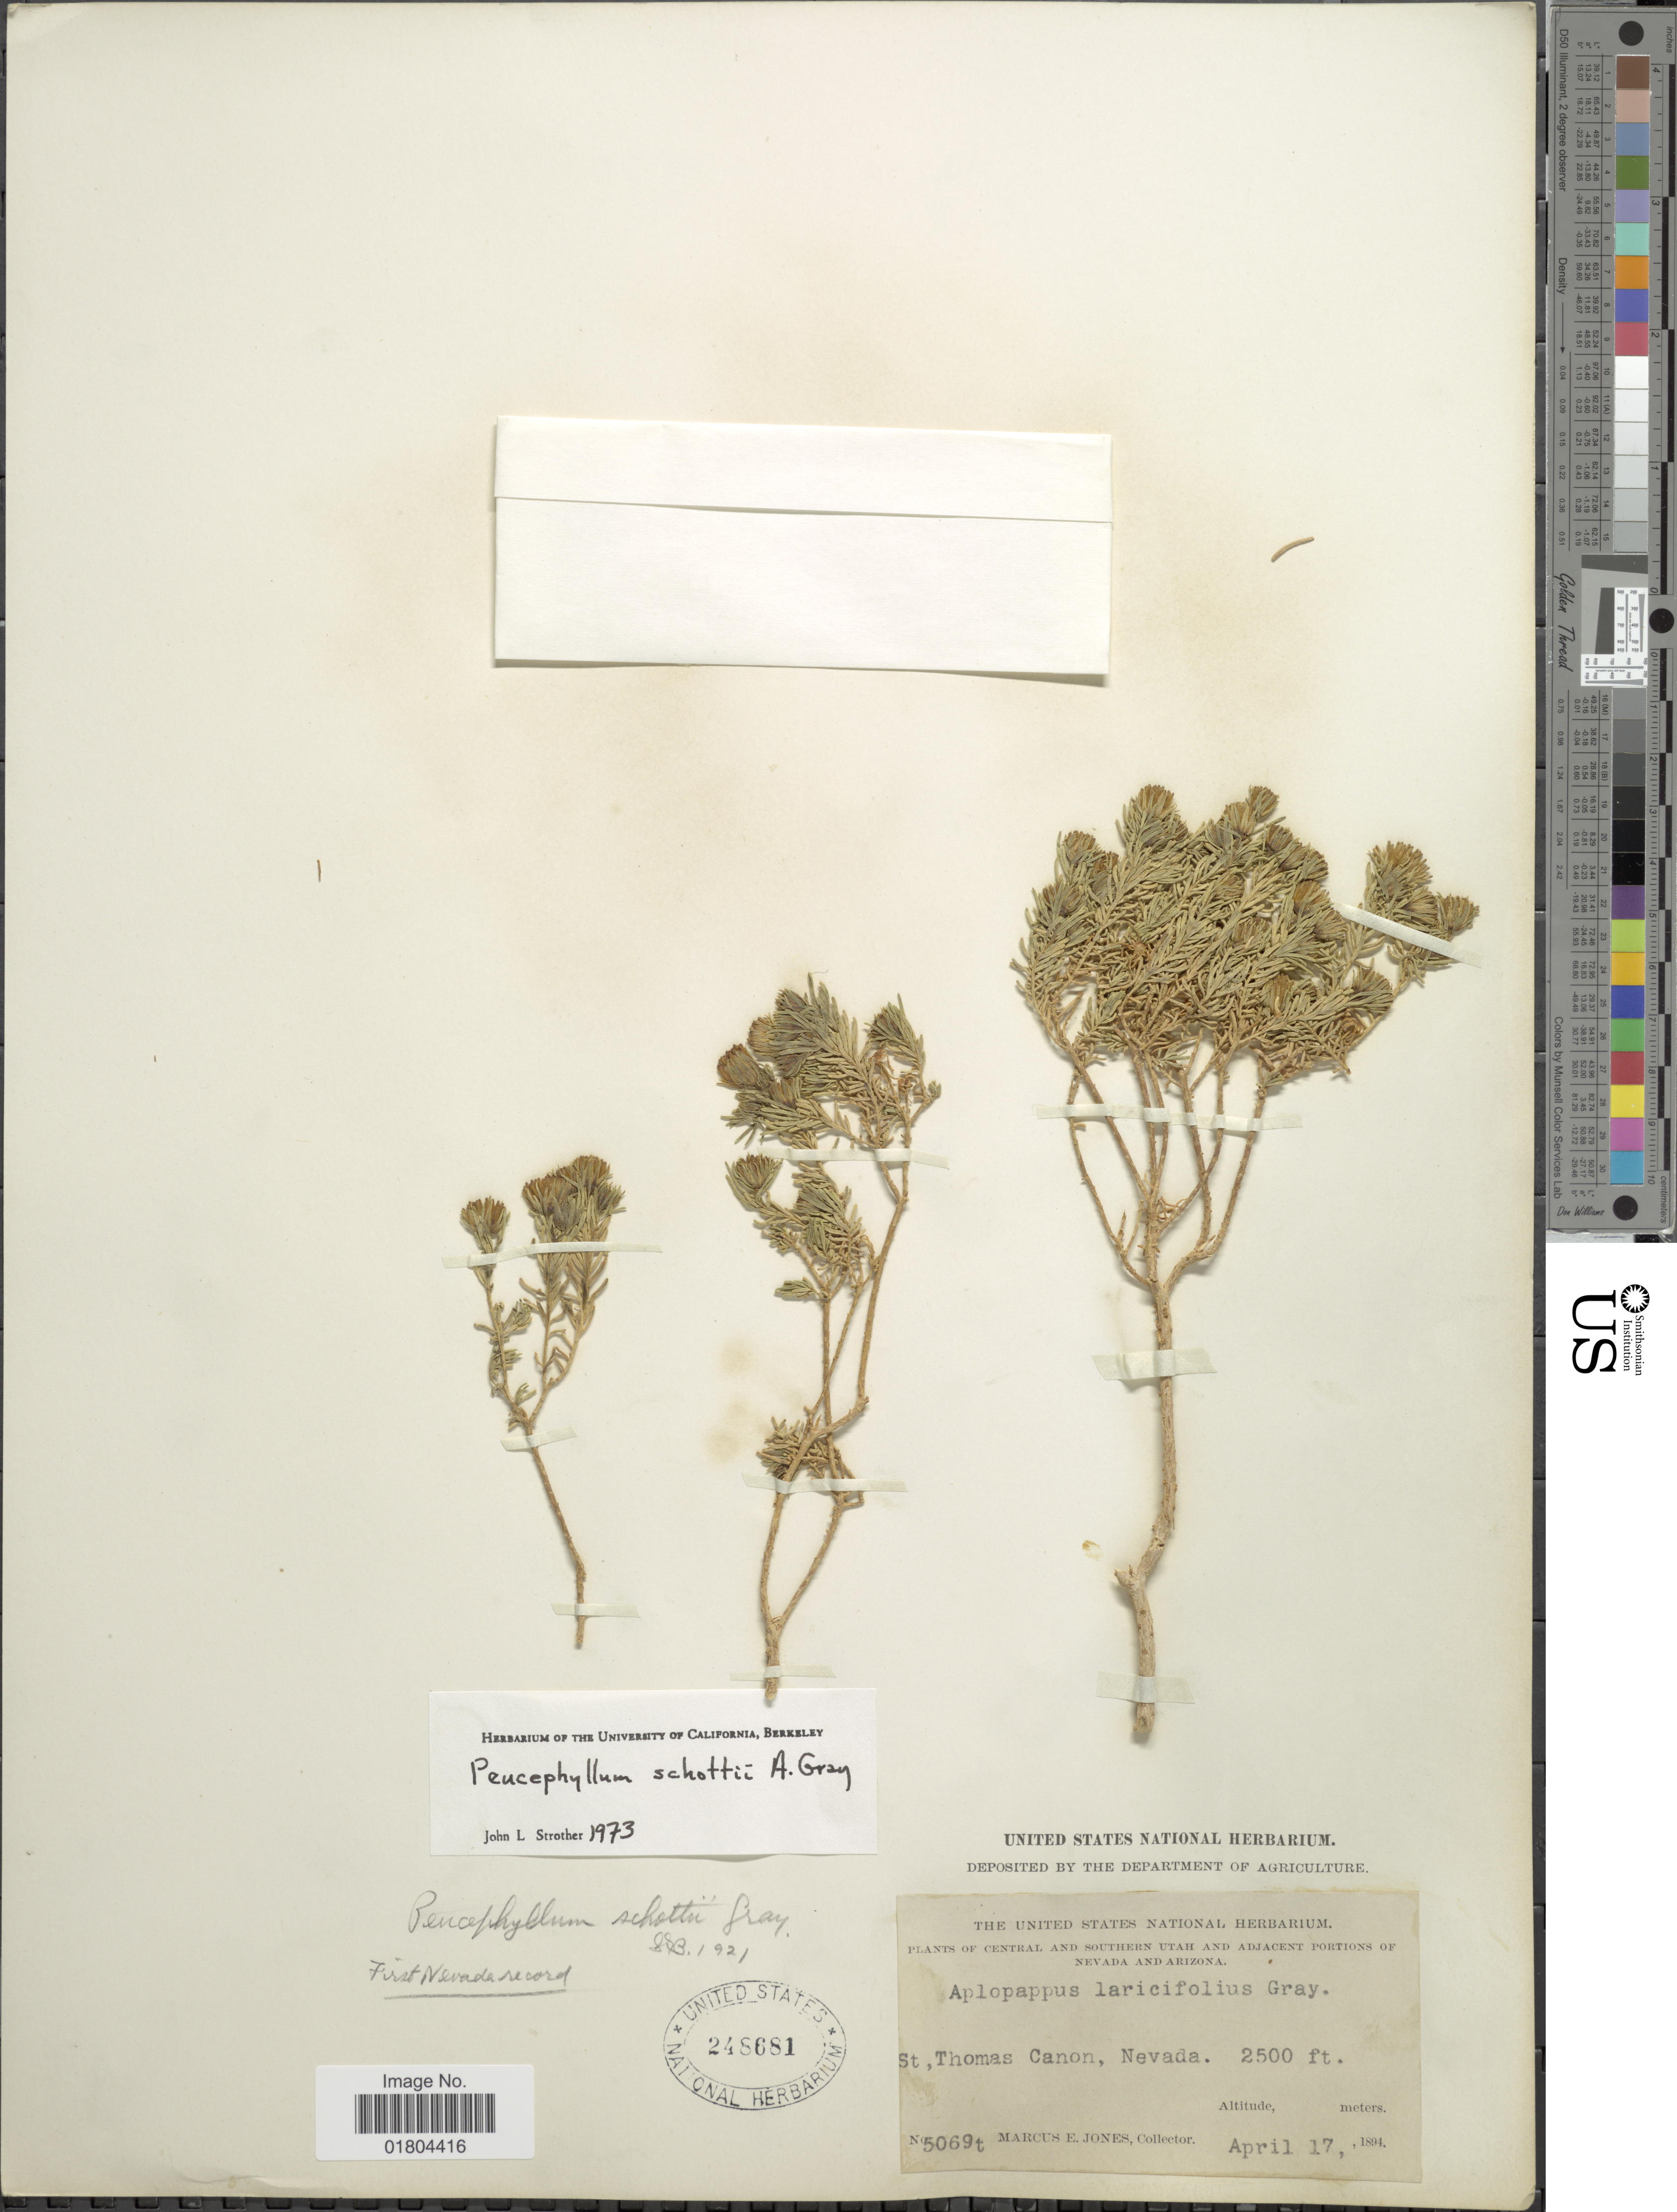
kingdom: Plantae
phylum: Tracheophyta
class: Magnoliopsida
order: Asterales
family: Asteraceae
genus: Peucephyllum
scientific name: Peucephyllum schottii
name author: A. Gray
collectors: M. E. Jones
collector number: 5069t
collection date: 1894-04-17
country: United States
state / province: Nevada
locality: Central and Southern Utah and Adjacent Portion of Nevada and Arizona, St Thomas Canon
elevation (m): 762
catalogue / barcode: US 248681